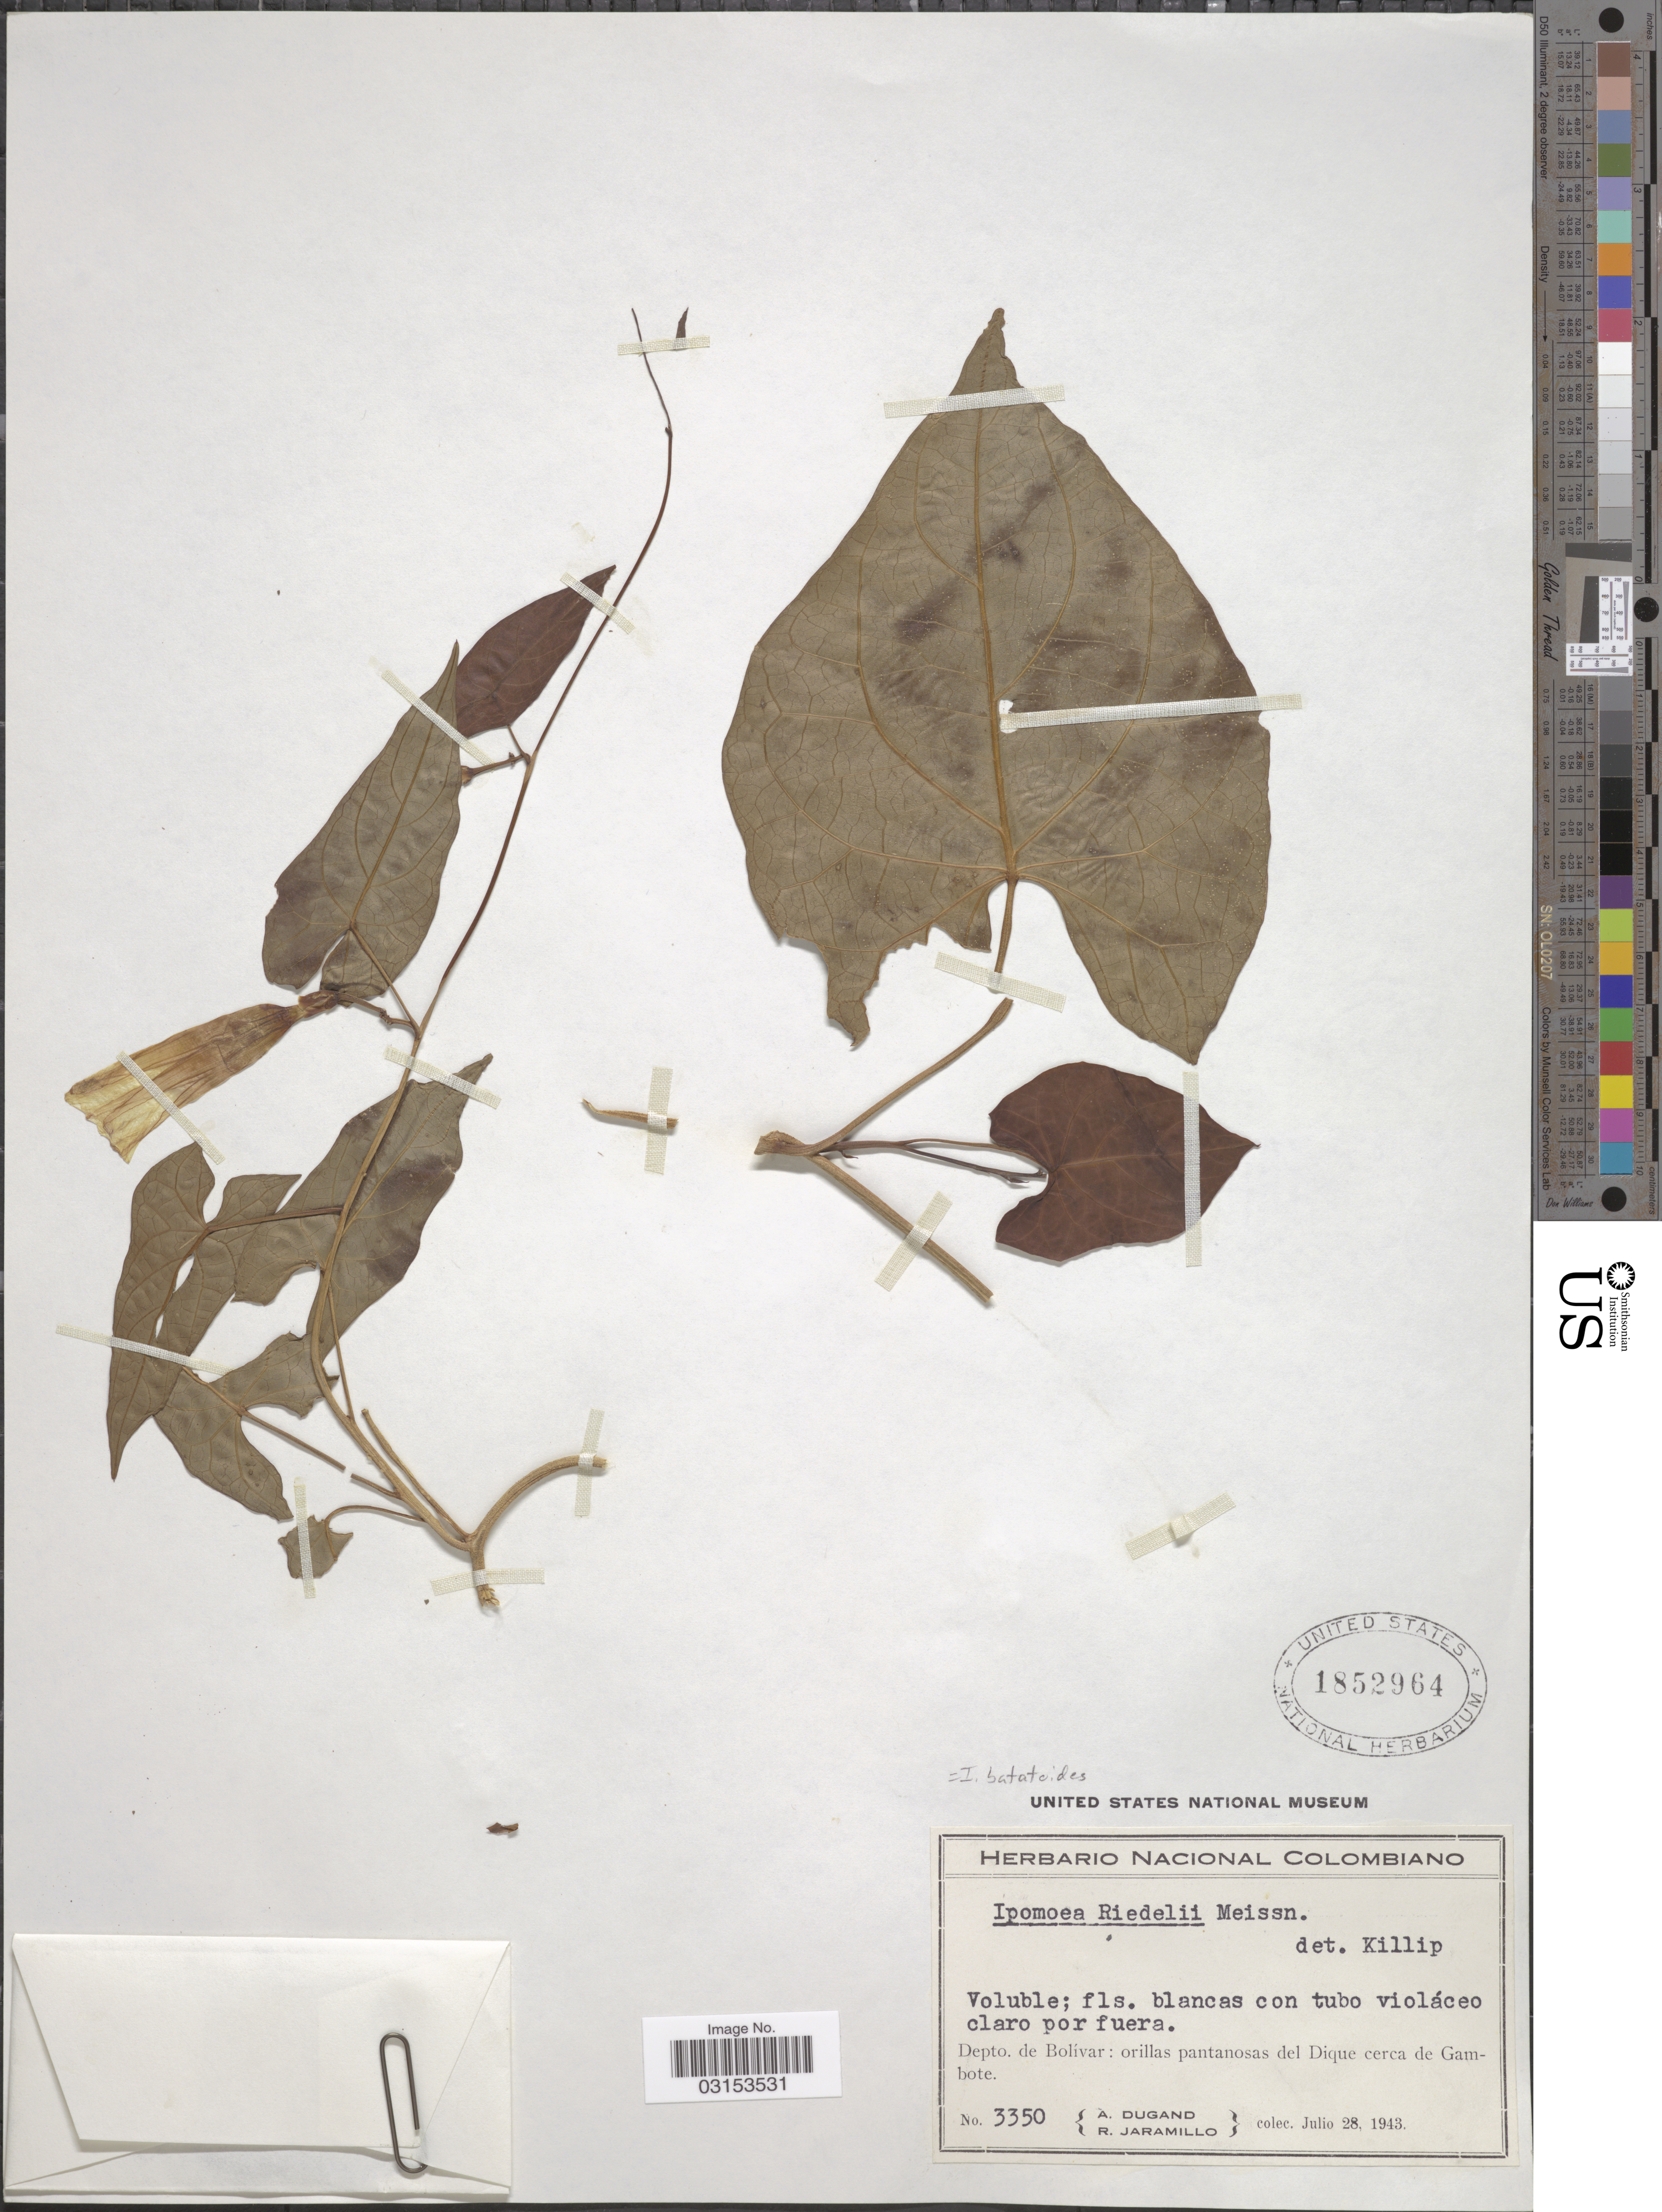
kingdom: Plantae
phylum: Tracheophyta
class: Magnoliopsida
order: Solanales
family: Convolvulaceae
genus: Ipomoea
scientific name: Ipomoea squamosa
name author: Choisy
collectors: A. Dugand & R. Jaramillo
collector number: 3350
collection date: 1943-07-28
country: Colombia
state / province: Bolívar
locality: Depto. de Bolívar: orillas pantanosas del Dique cerca de Gambote.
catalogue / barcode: US 1852964